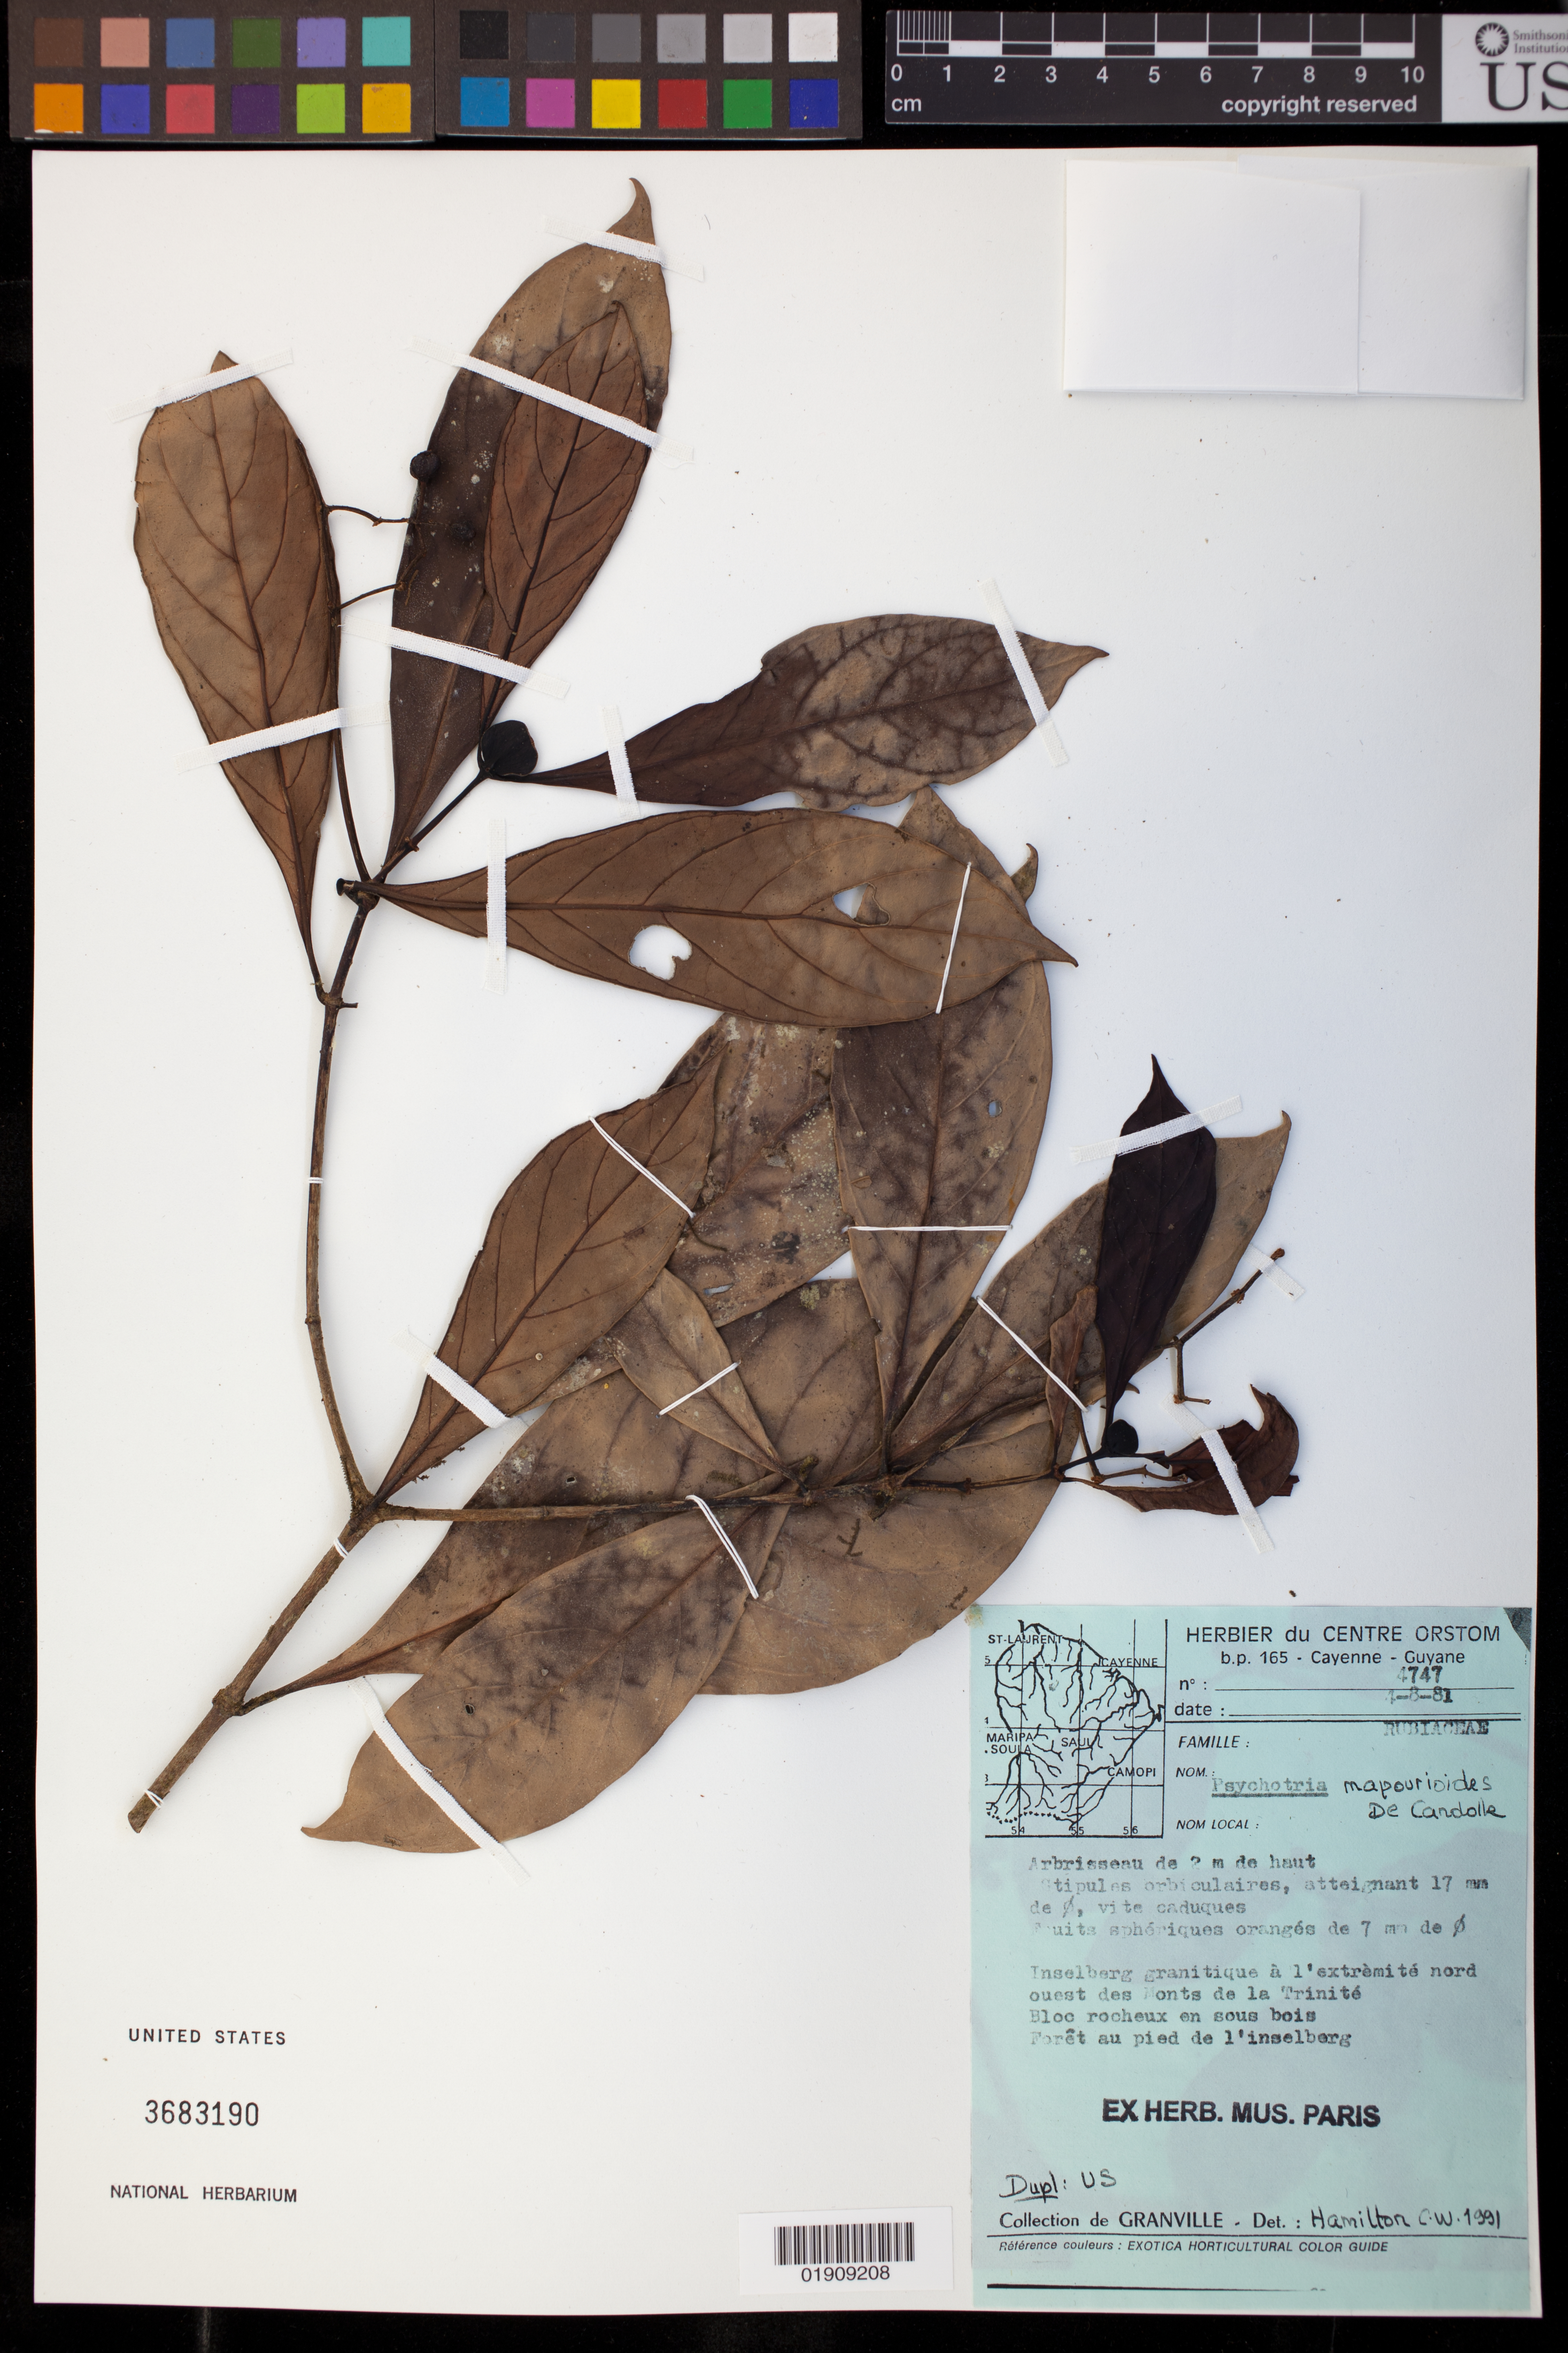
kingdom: Plantae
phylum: Tracheophyta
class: Magnoliopsida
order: Gentianales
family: Rubiaceae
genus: Psychotria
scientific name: Psychotria mapourioides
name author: DC.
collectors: J.-J. de Granville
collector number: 4747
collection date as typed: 04 Aug 1981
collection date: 1981-08-04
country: French Guiana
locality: Inselberg granitique a l'extremite nord ouest des Monts de la Trinite.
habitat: Bloc rocheux en sous bois; foret au pied de l'inselberg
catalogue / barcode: US 3683190